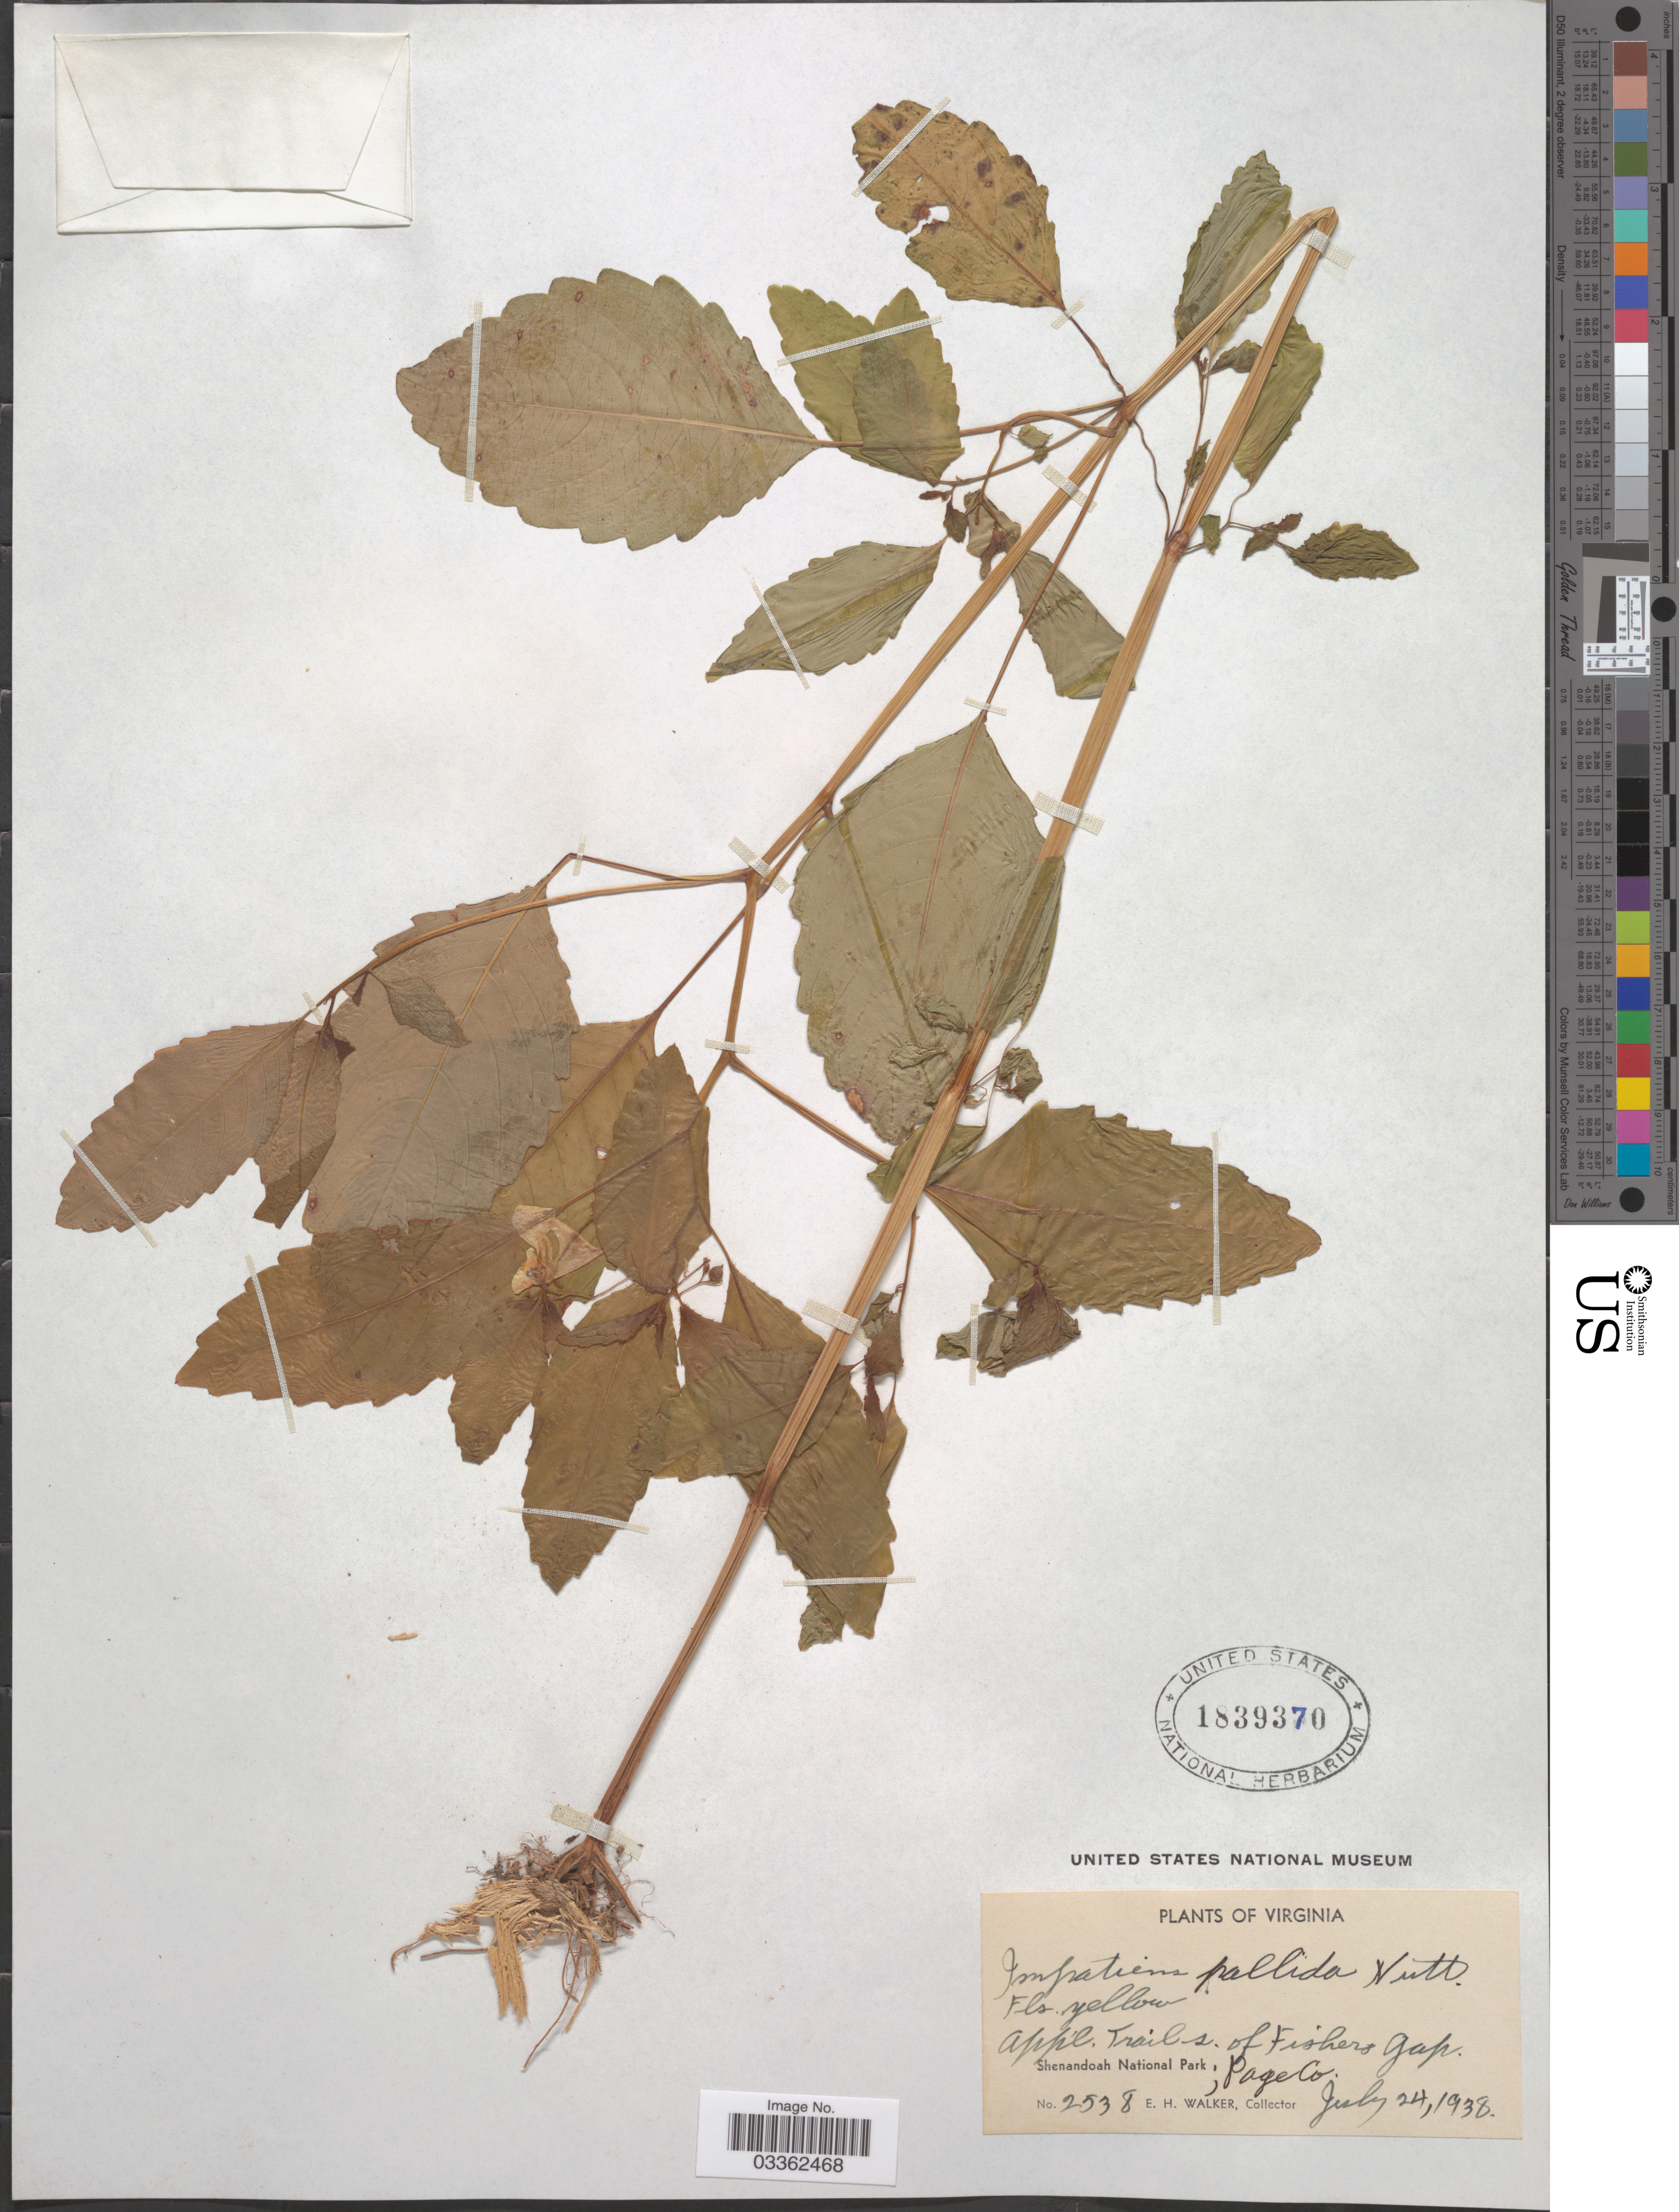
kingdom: Plantae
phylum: Tracheophyta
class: Magnoliopsida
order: Ericales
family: Balsaminaceae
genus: Impatiens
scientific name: Impatiens pallida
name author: Nutt.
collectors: E. H. Walker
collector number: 2538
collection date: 1938-07-24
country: United States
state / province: Virginia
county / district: Page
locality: Appalachian Trail S of Fishers Gap. Shenandoah National Park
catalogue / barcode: US 1839370